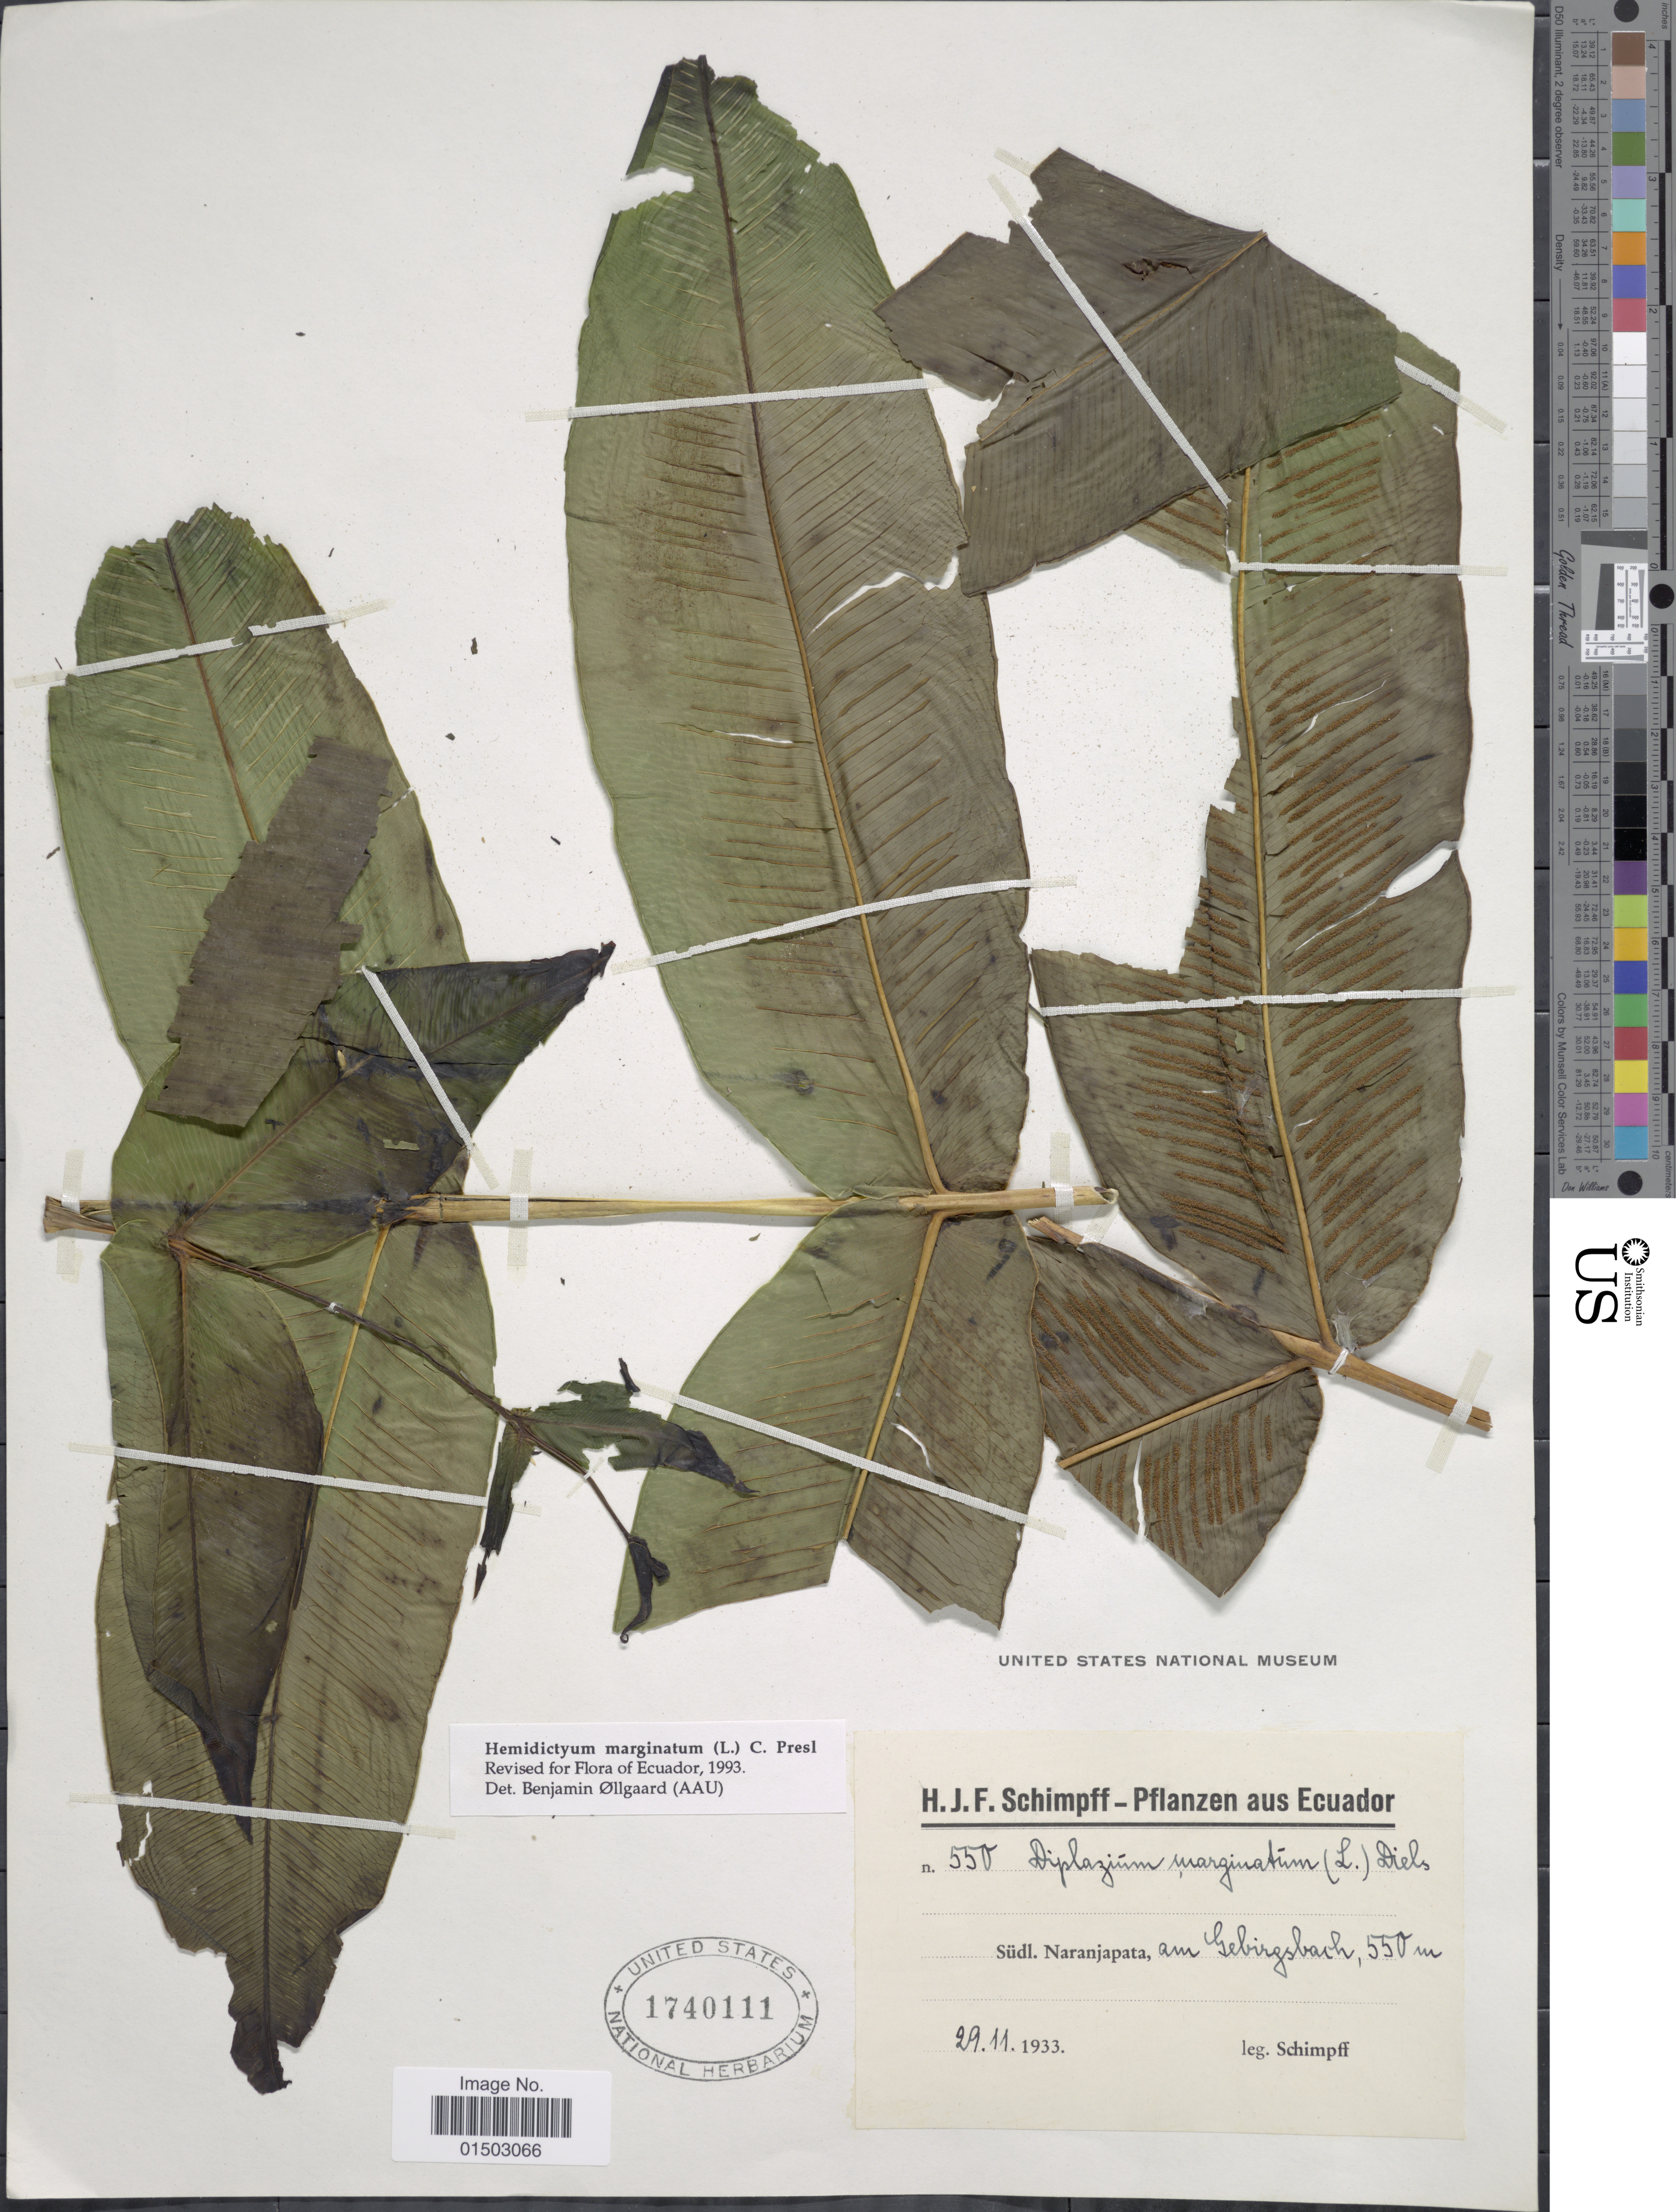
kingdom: Plantae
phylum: Tracheophyta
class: Polypodiopsida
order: Polypodiales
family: Hemidictyaceae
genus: Hemidictyum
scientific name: Hemidictyum marginatum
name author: (L.) C. Presl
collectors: H. Schimpff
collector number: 550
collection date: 1933-11-29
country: Ecuador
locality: Südl. Naranjapata, am Gebirgesbach.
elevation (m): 550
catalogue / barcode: US 1740111